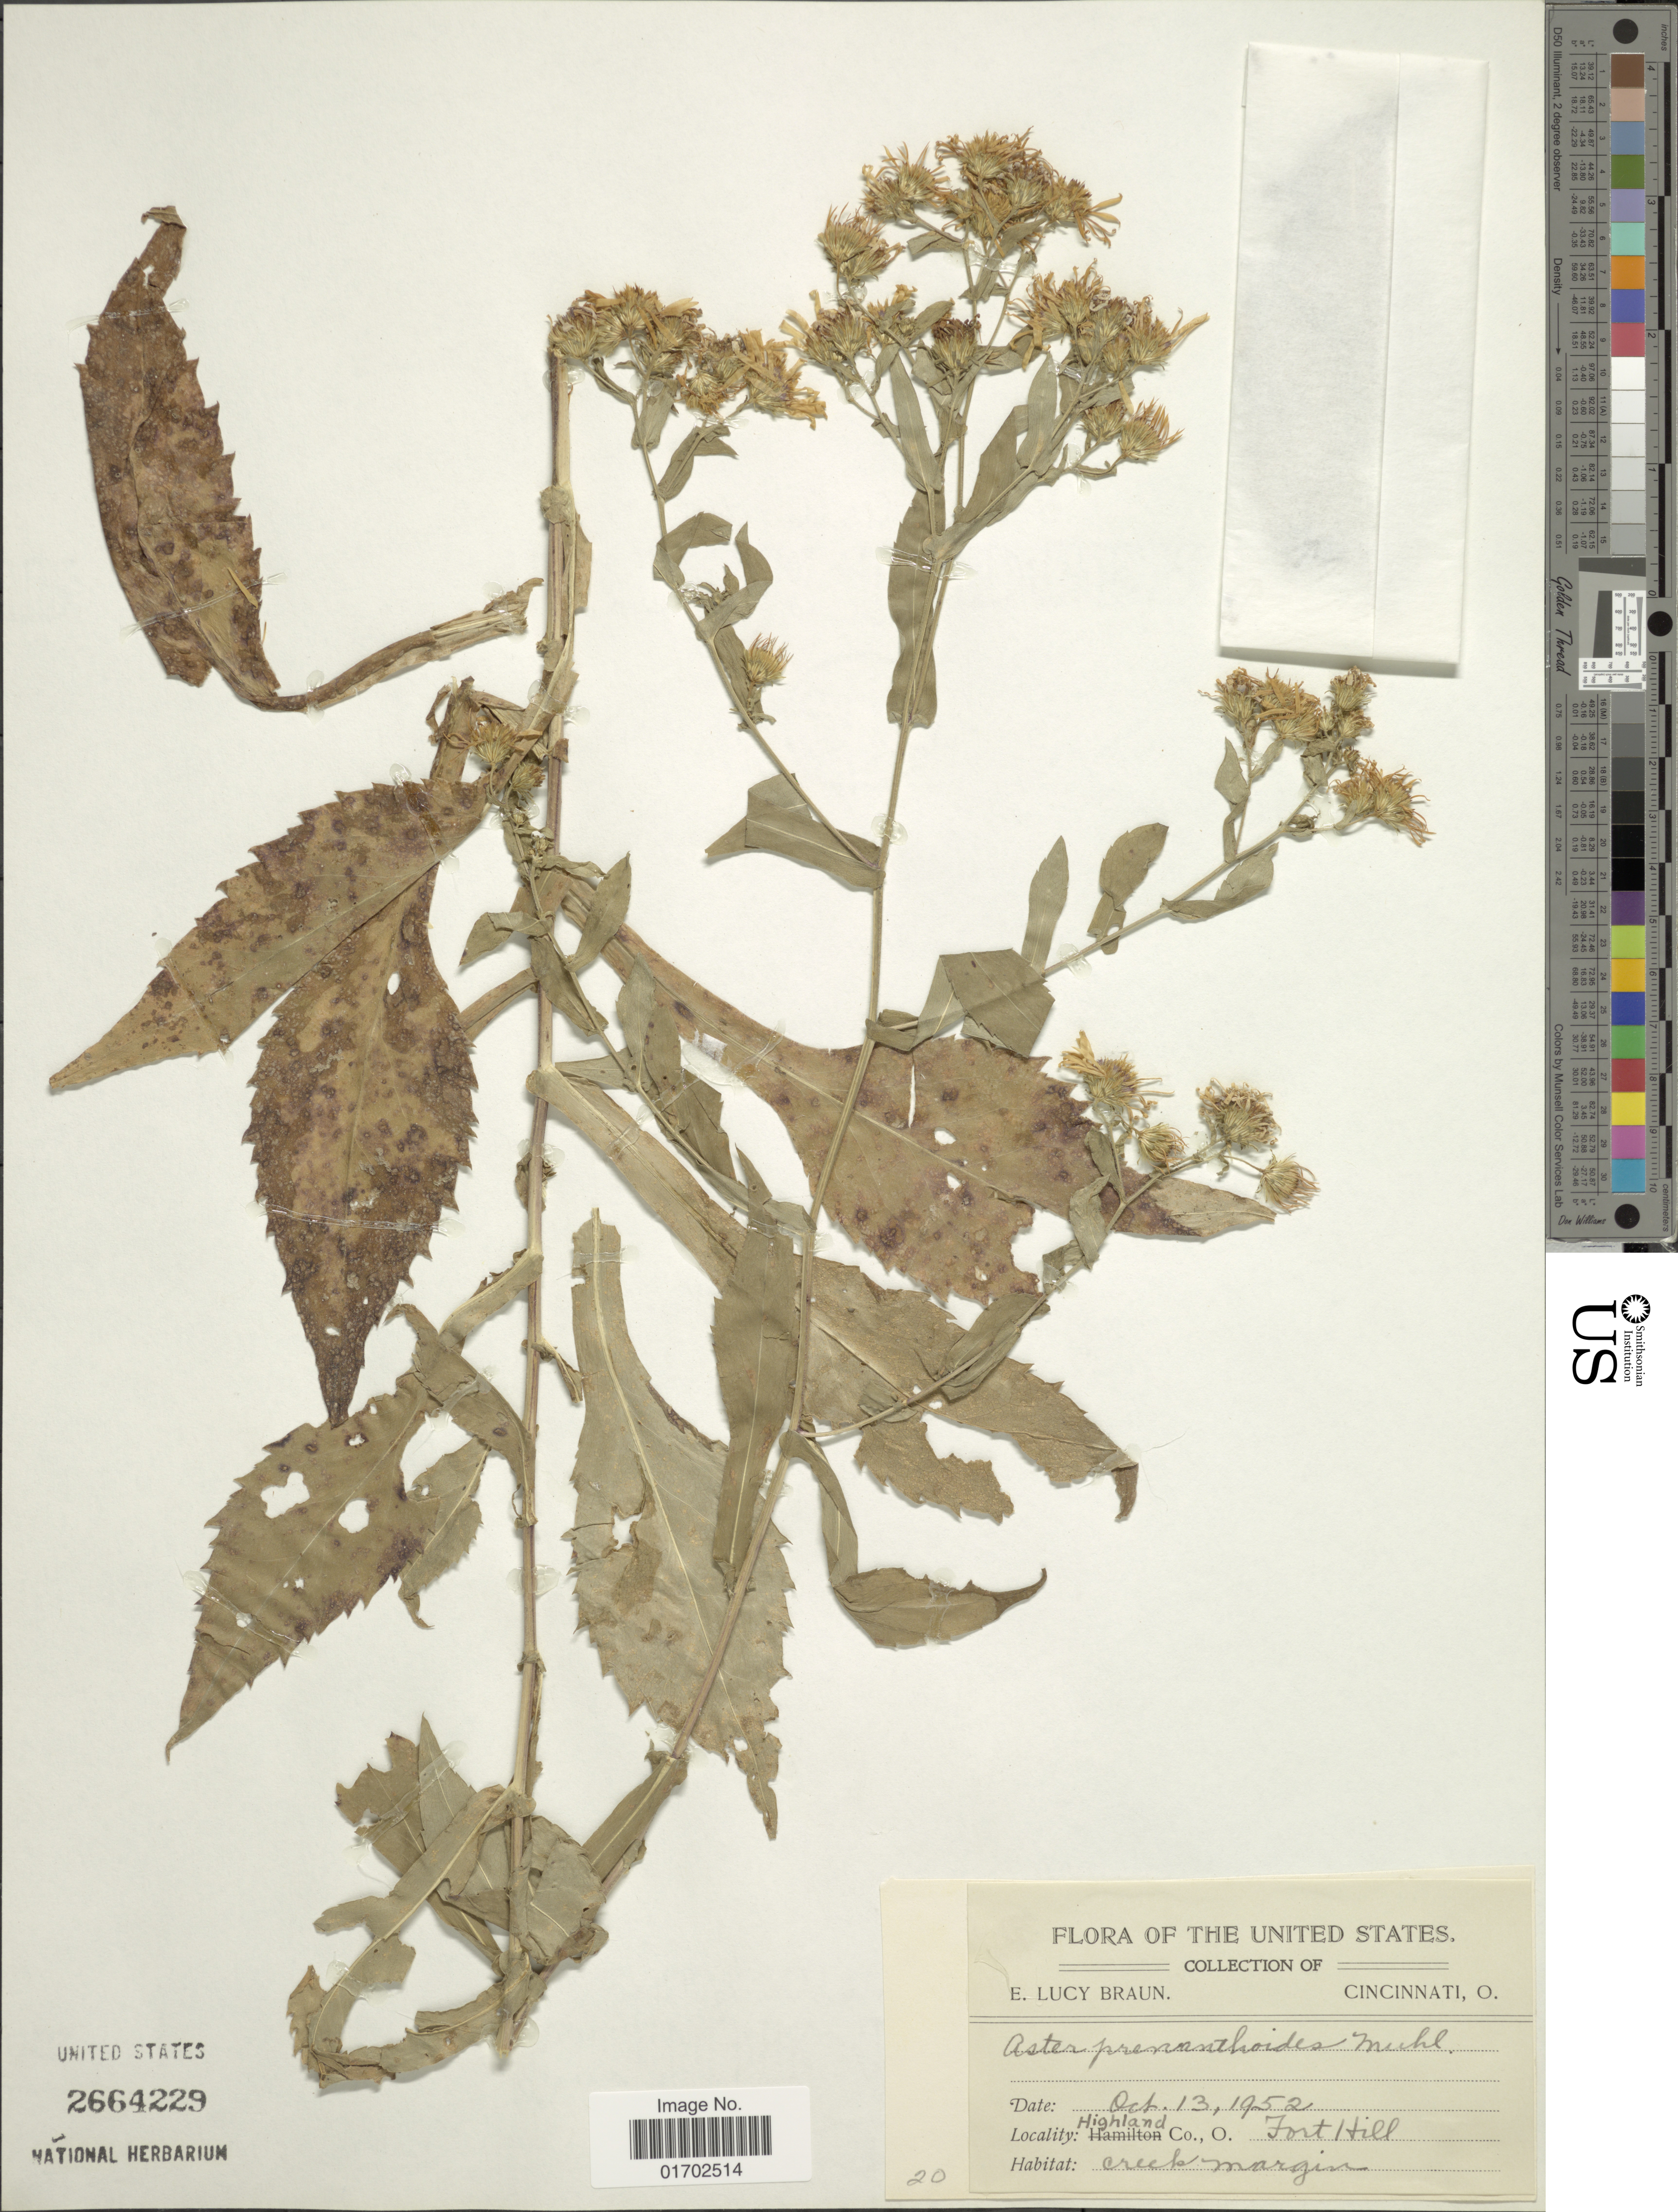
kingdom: Plantae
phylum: Tracheophyta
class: Magnoliopsida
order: Asterales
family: Asteraceae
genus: Symphyotrichum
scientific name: Symphyotrichum prenanthoides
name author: (Muhl. ex Willd.) G.L. Nesom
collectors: E. L. Braun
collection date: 1952-10-13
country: United States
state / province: Ohio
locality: Highland Co., O. Fort Hill.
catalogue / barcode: US 2664229